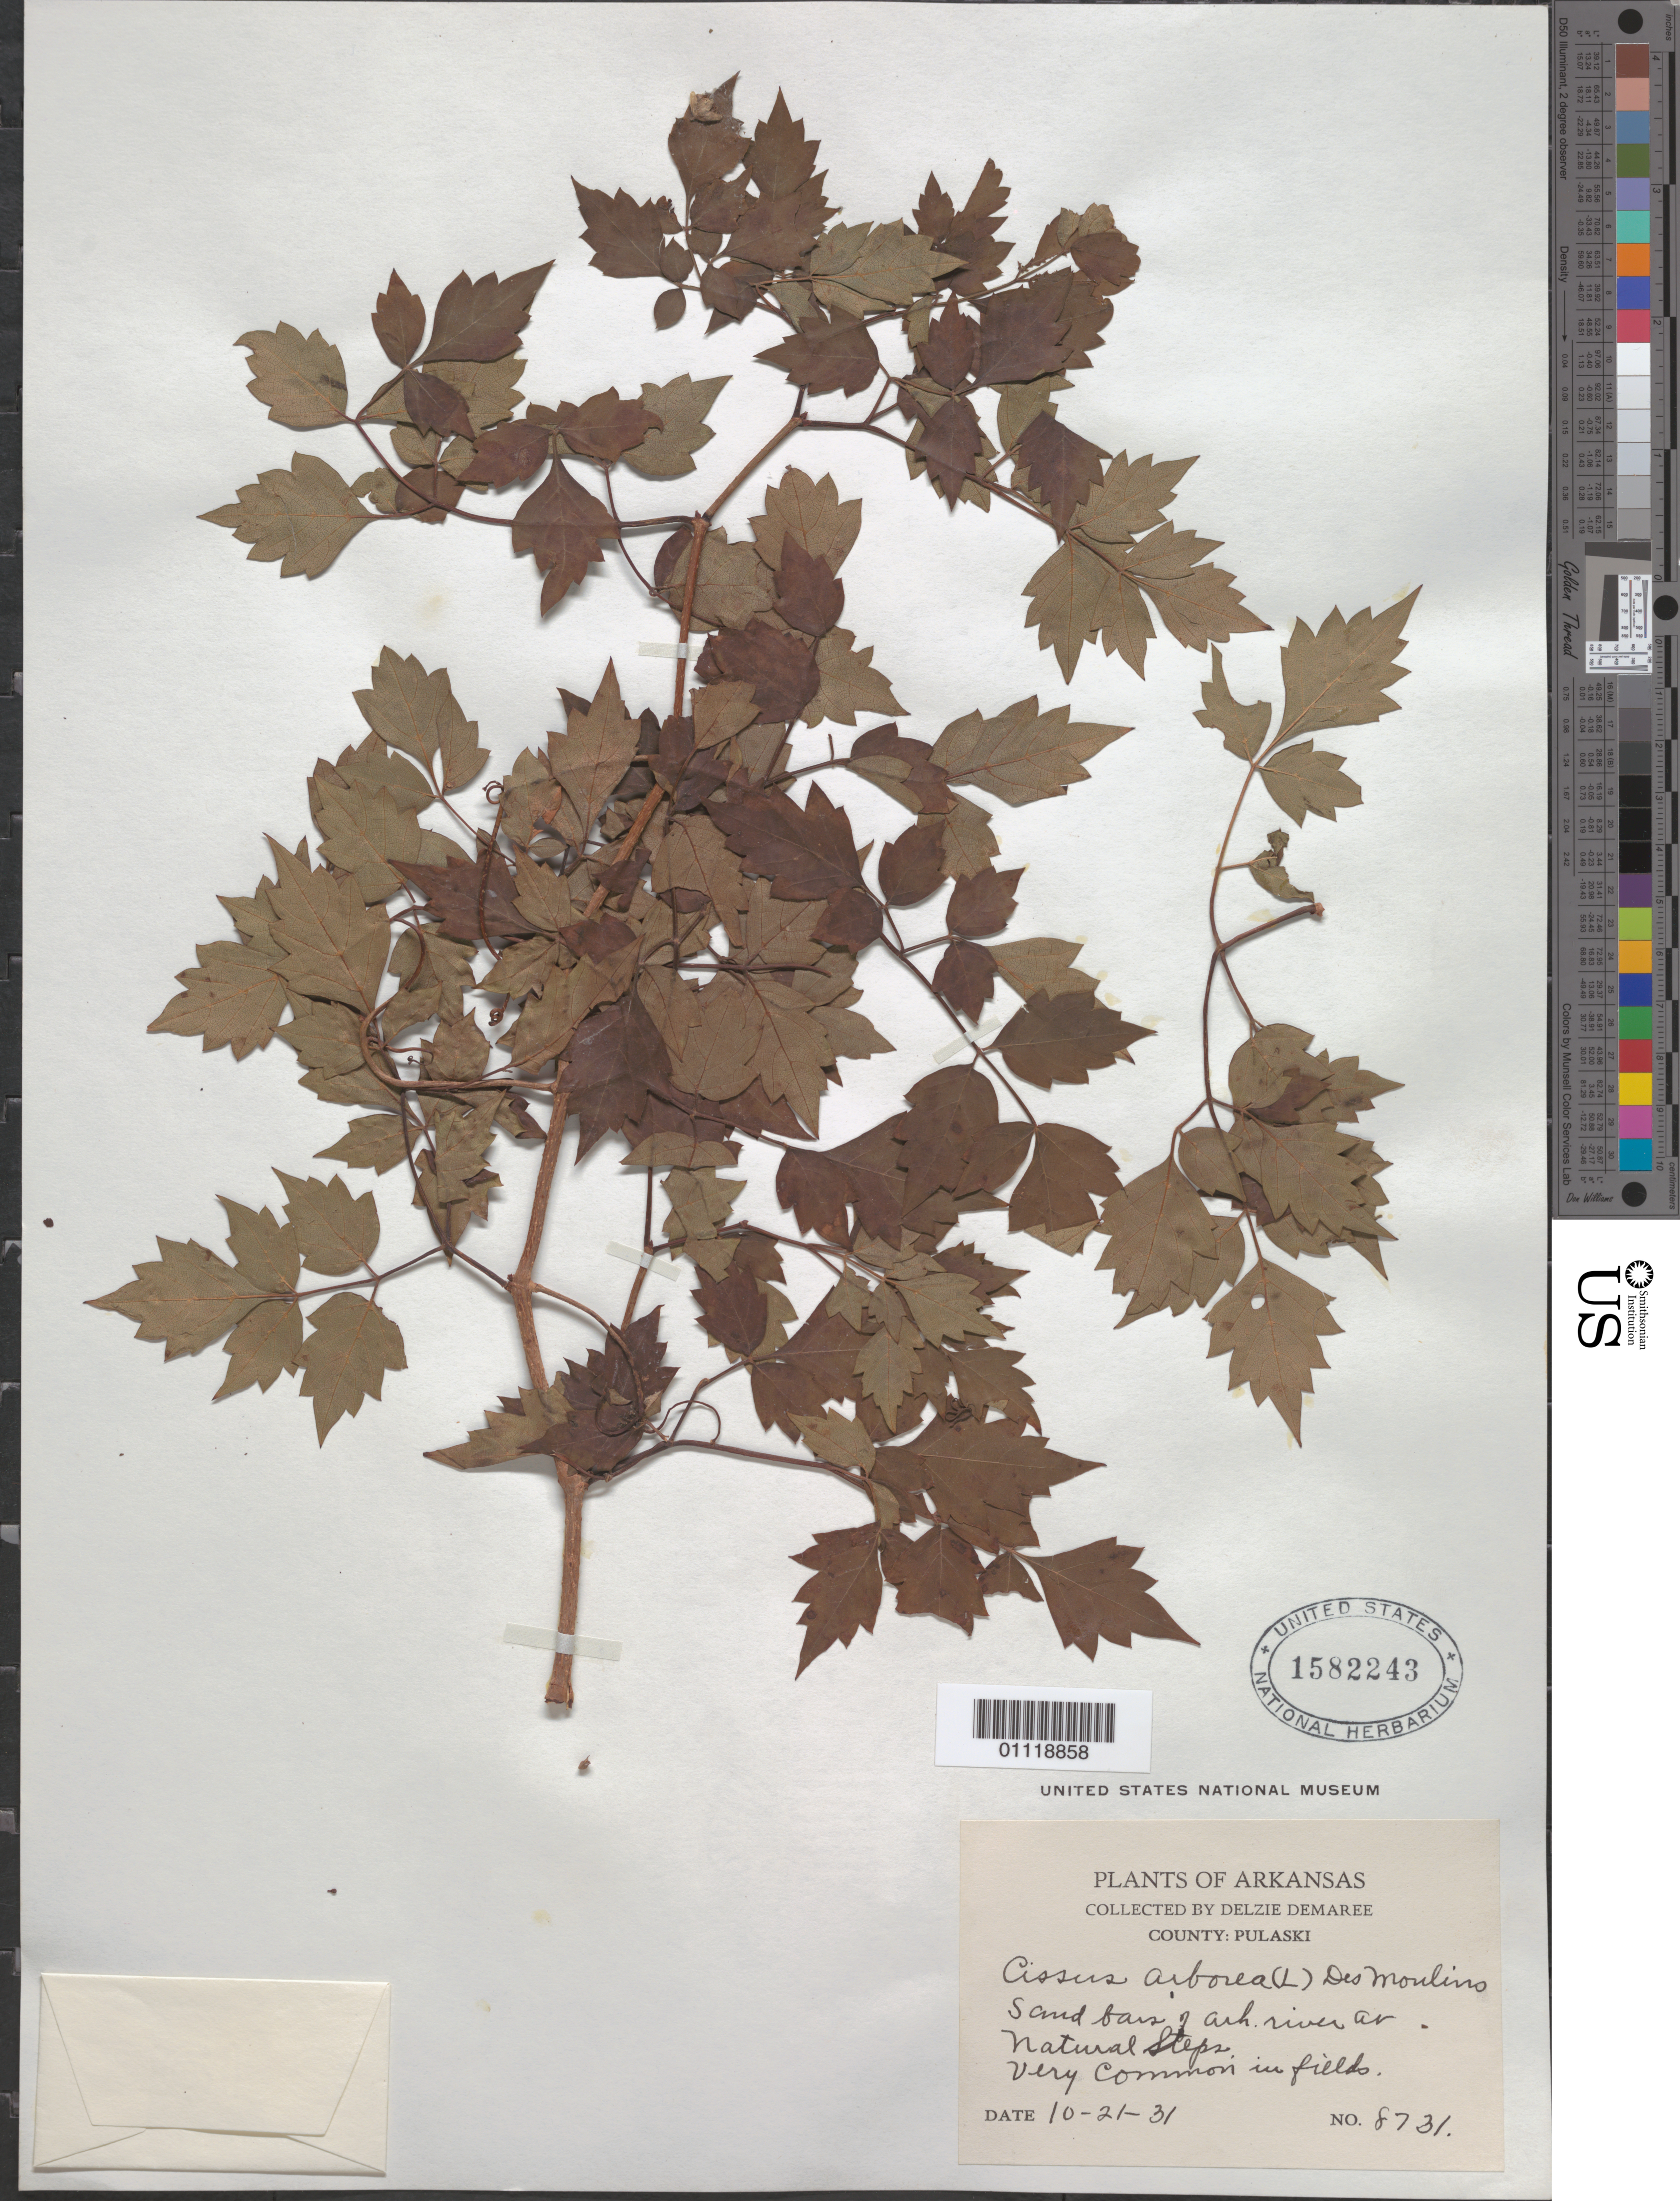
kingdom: Plantae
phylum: Tracheophyta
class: Magnoliopsida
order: Vitales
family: Vitaceae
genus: Ampelopsis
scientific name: Ampelopsis arborea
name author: (L.) Koehne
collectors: D. Demaree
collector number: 8731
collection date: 1931-10-21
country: United States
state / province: Arkansas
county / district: Pulaski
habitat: Sand banks of river.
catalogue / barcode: US 1582243